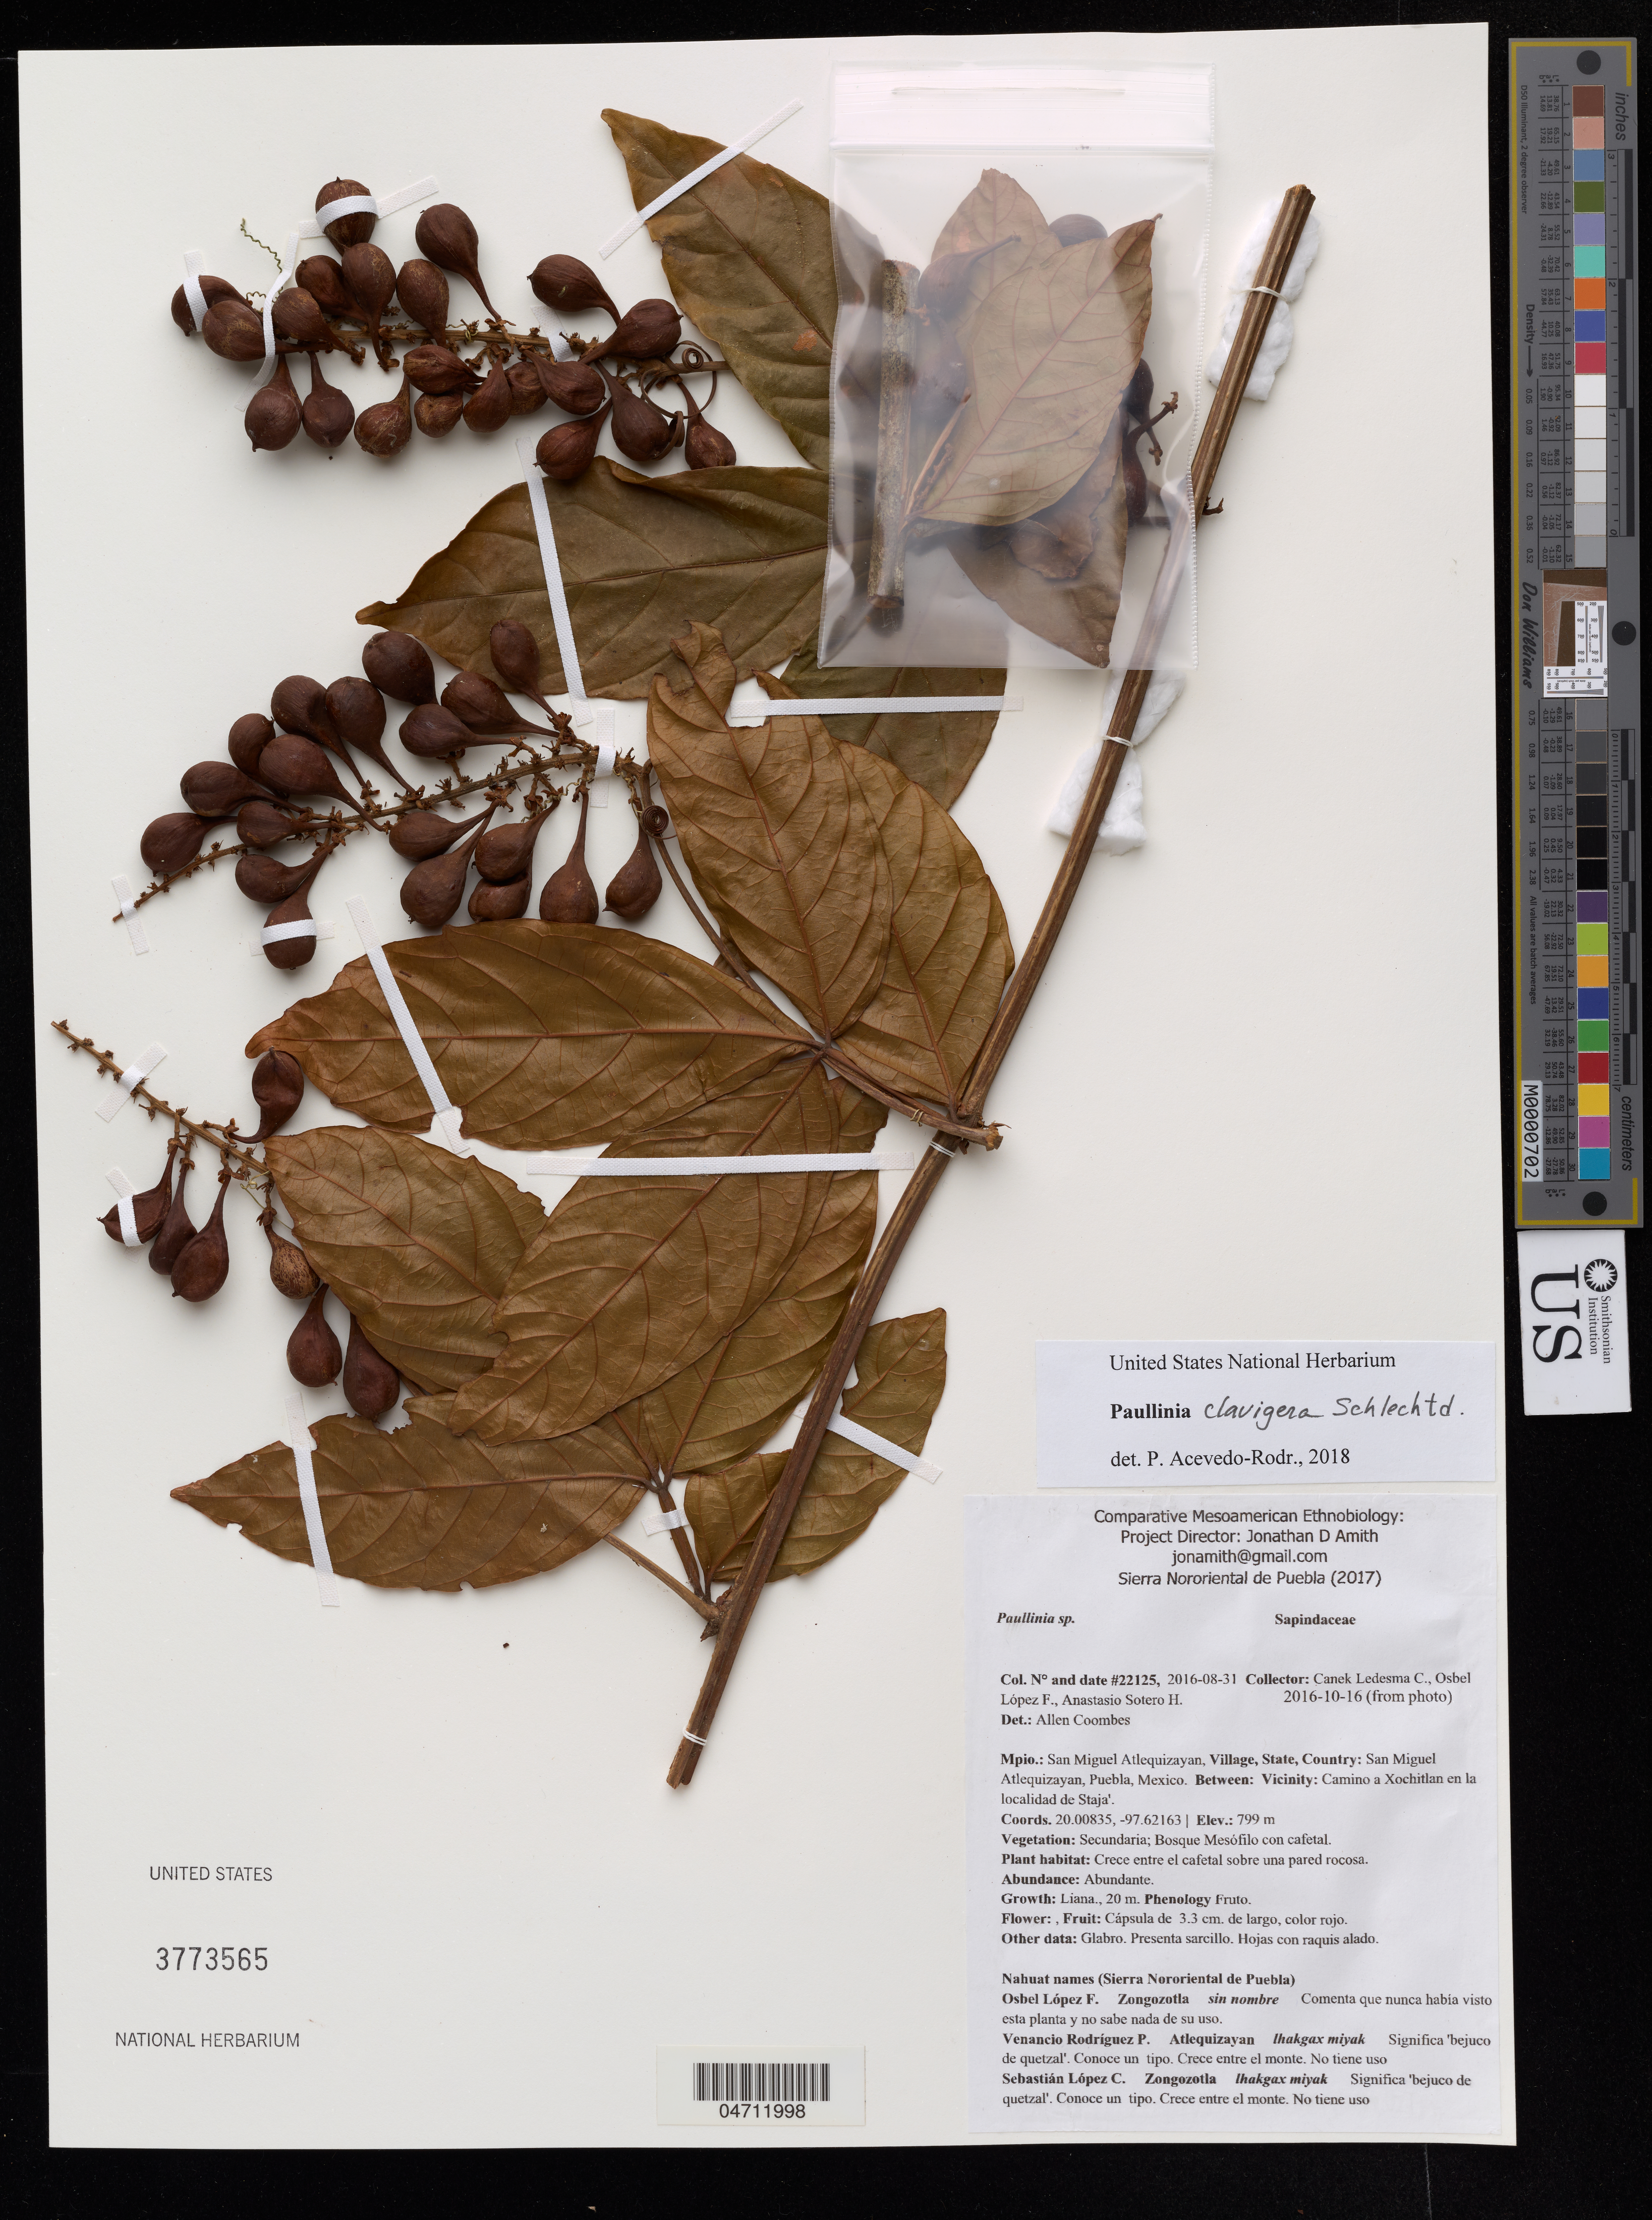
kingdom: Plantae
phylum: Tracheophyta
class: Magnoliopsida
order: Sapindales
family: Sapindaceae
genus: Paullinia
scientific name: Paullinia clavigera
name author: Schltdl.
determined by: Acevedo-Rodriguez, P., (US), Smithsonian Institution - National Museum of Natural History (UNITED STATES)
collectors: Canek Ledesma C., O. López Francisco & A. Sotero H.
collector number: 22125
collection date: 2016-08-31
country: Mexico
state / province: Puebla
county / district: Atlequizayán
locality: Atlequizayán, Camino a Xochitlán en la localidad de Staja'.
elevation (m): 799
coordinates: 20.00835, -97.62163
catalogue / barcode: US 3773565